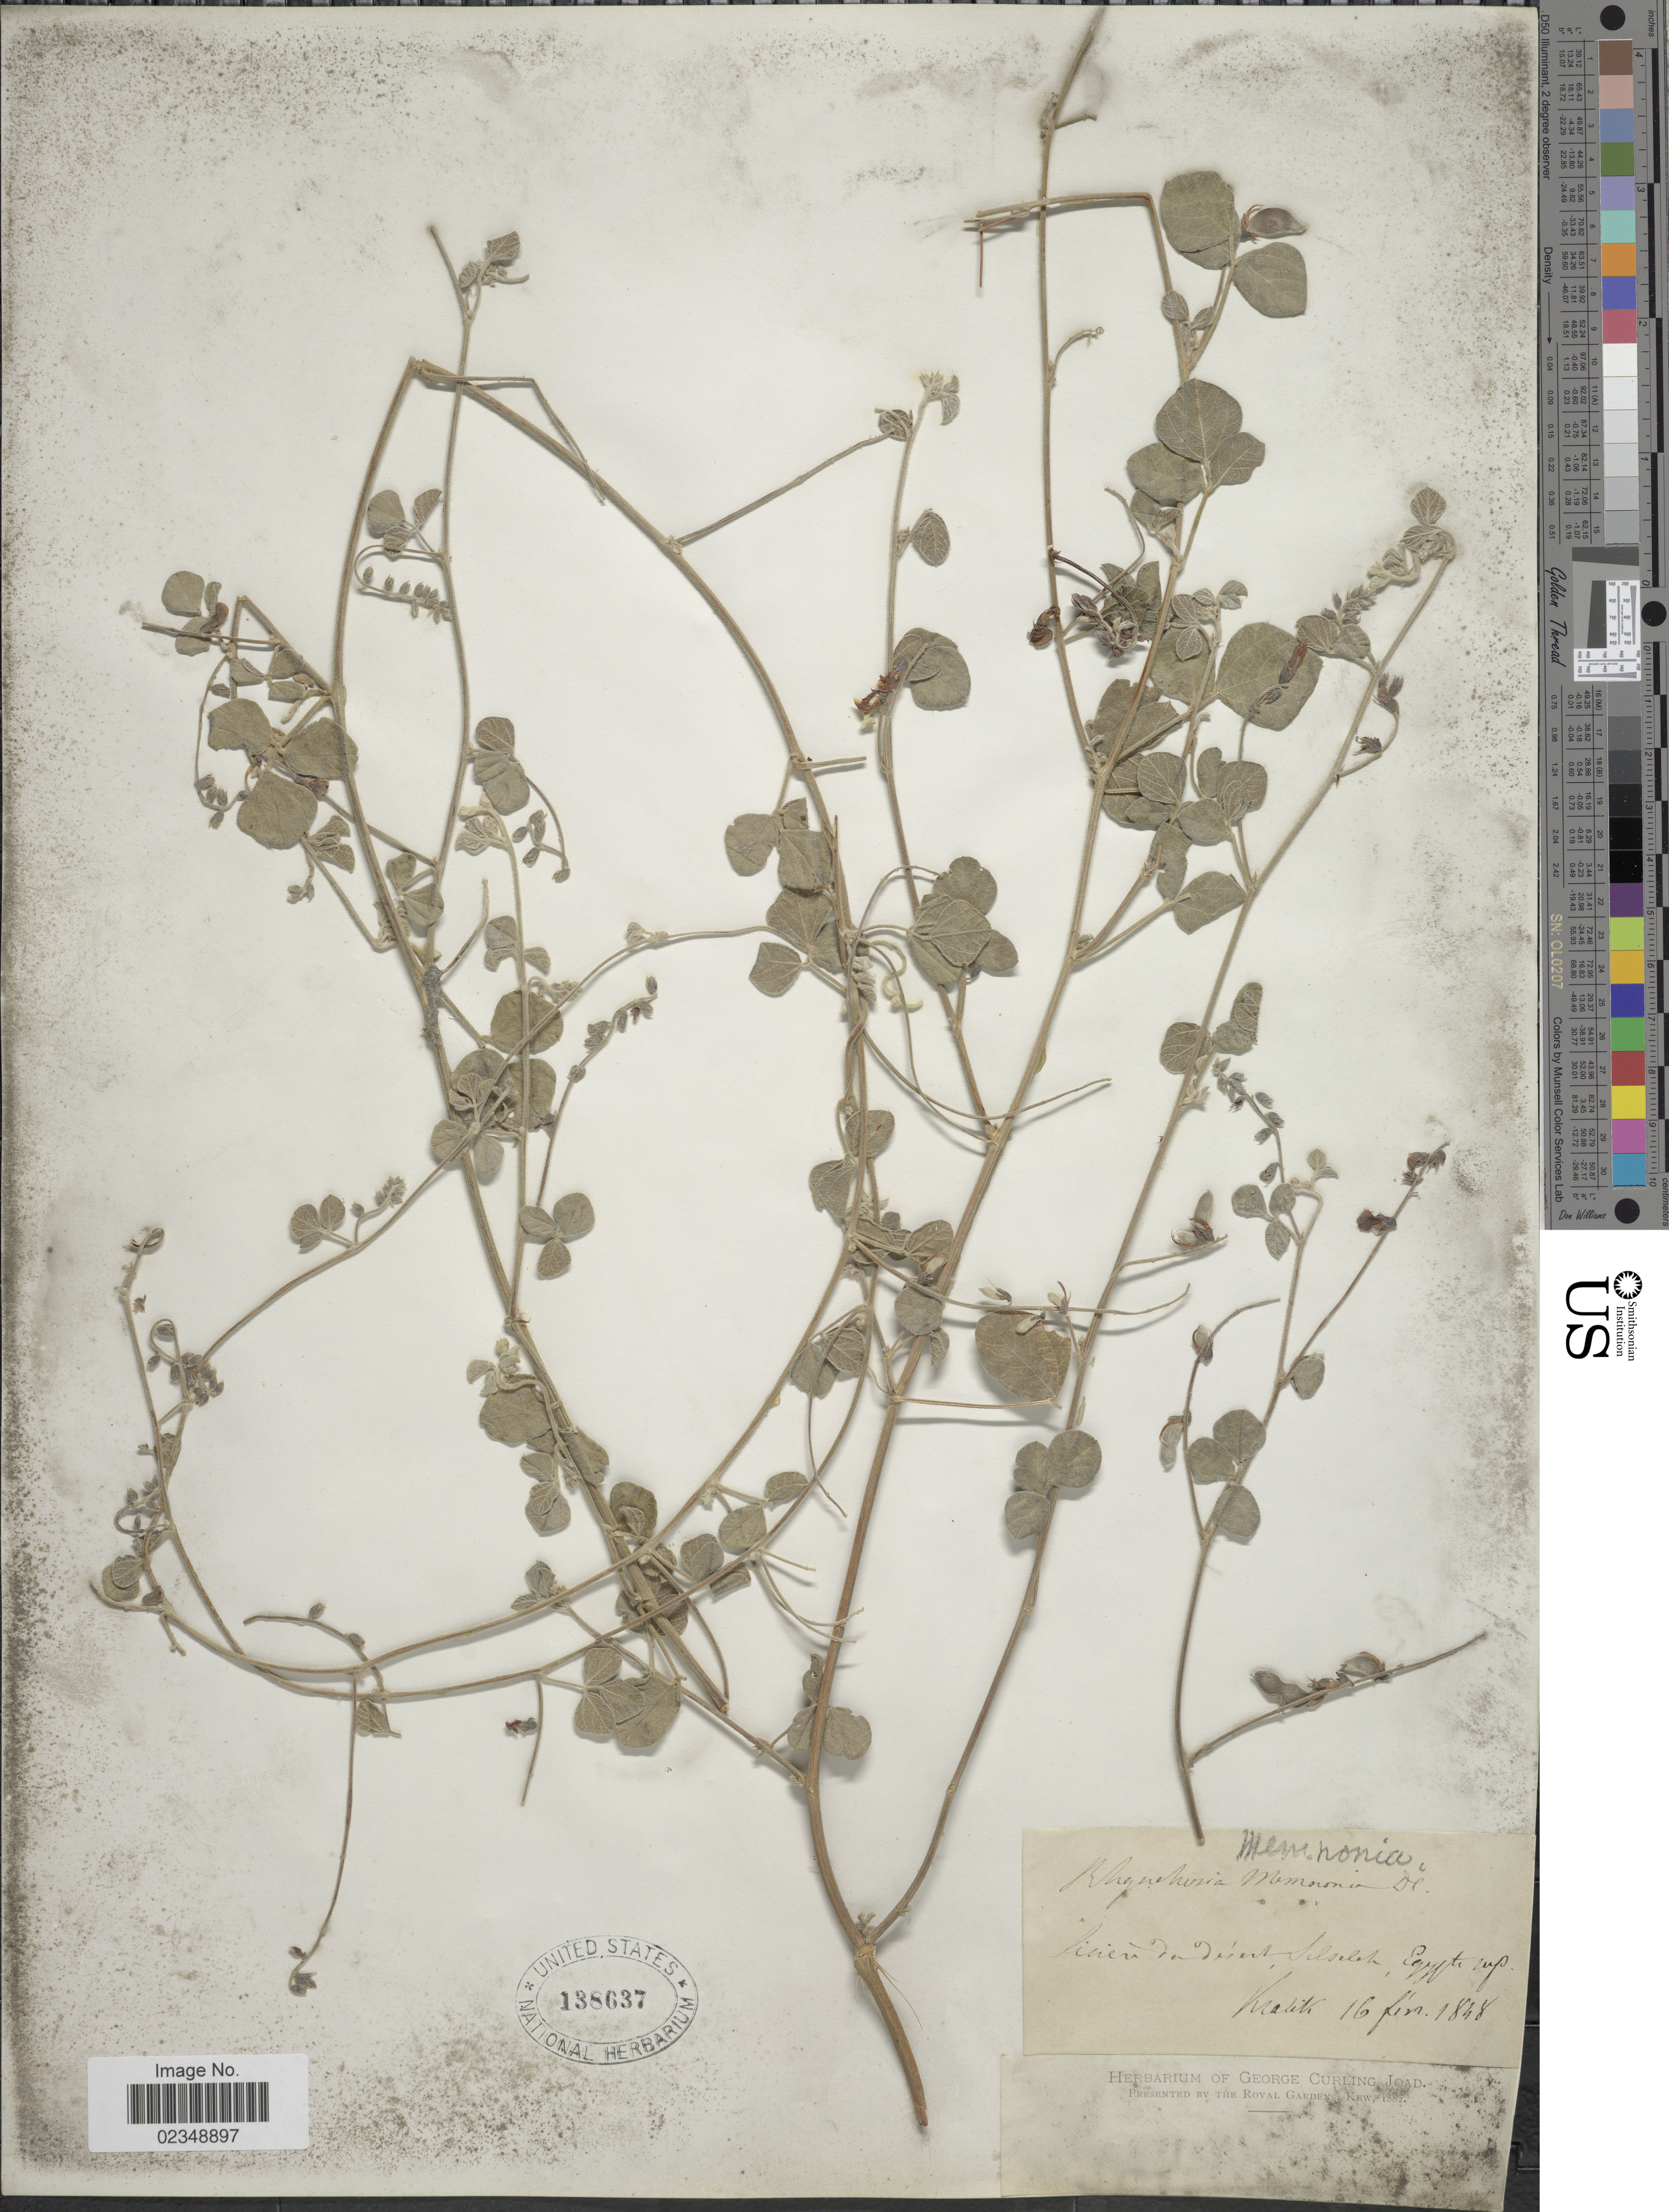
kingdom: Plantae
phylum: Tracheophyta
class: Magnoliopsida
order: Fabales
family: Fabaceae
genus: Rhynchosia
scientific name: Rhynchosia memnonia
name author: (Delile) DC.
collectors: Kralik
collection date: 1848-02-16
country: Egypt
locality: Lieux in orient Selseleh, Egypt sup.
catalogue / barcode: US 138637